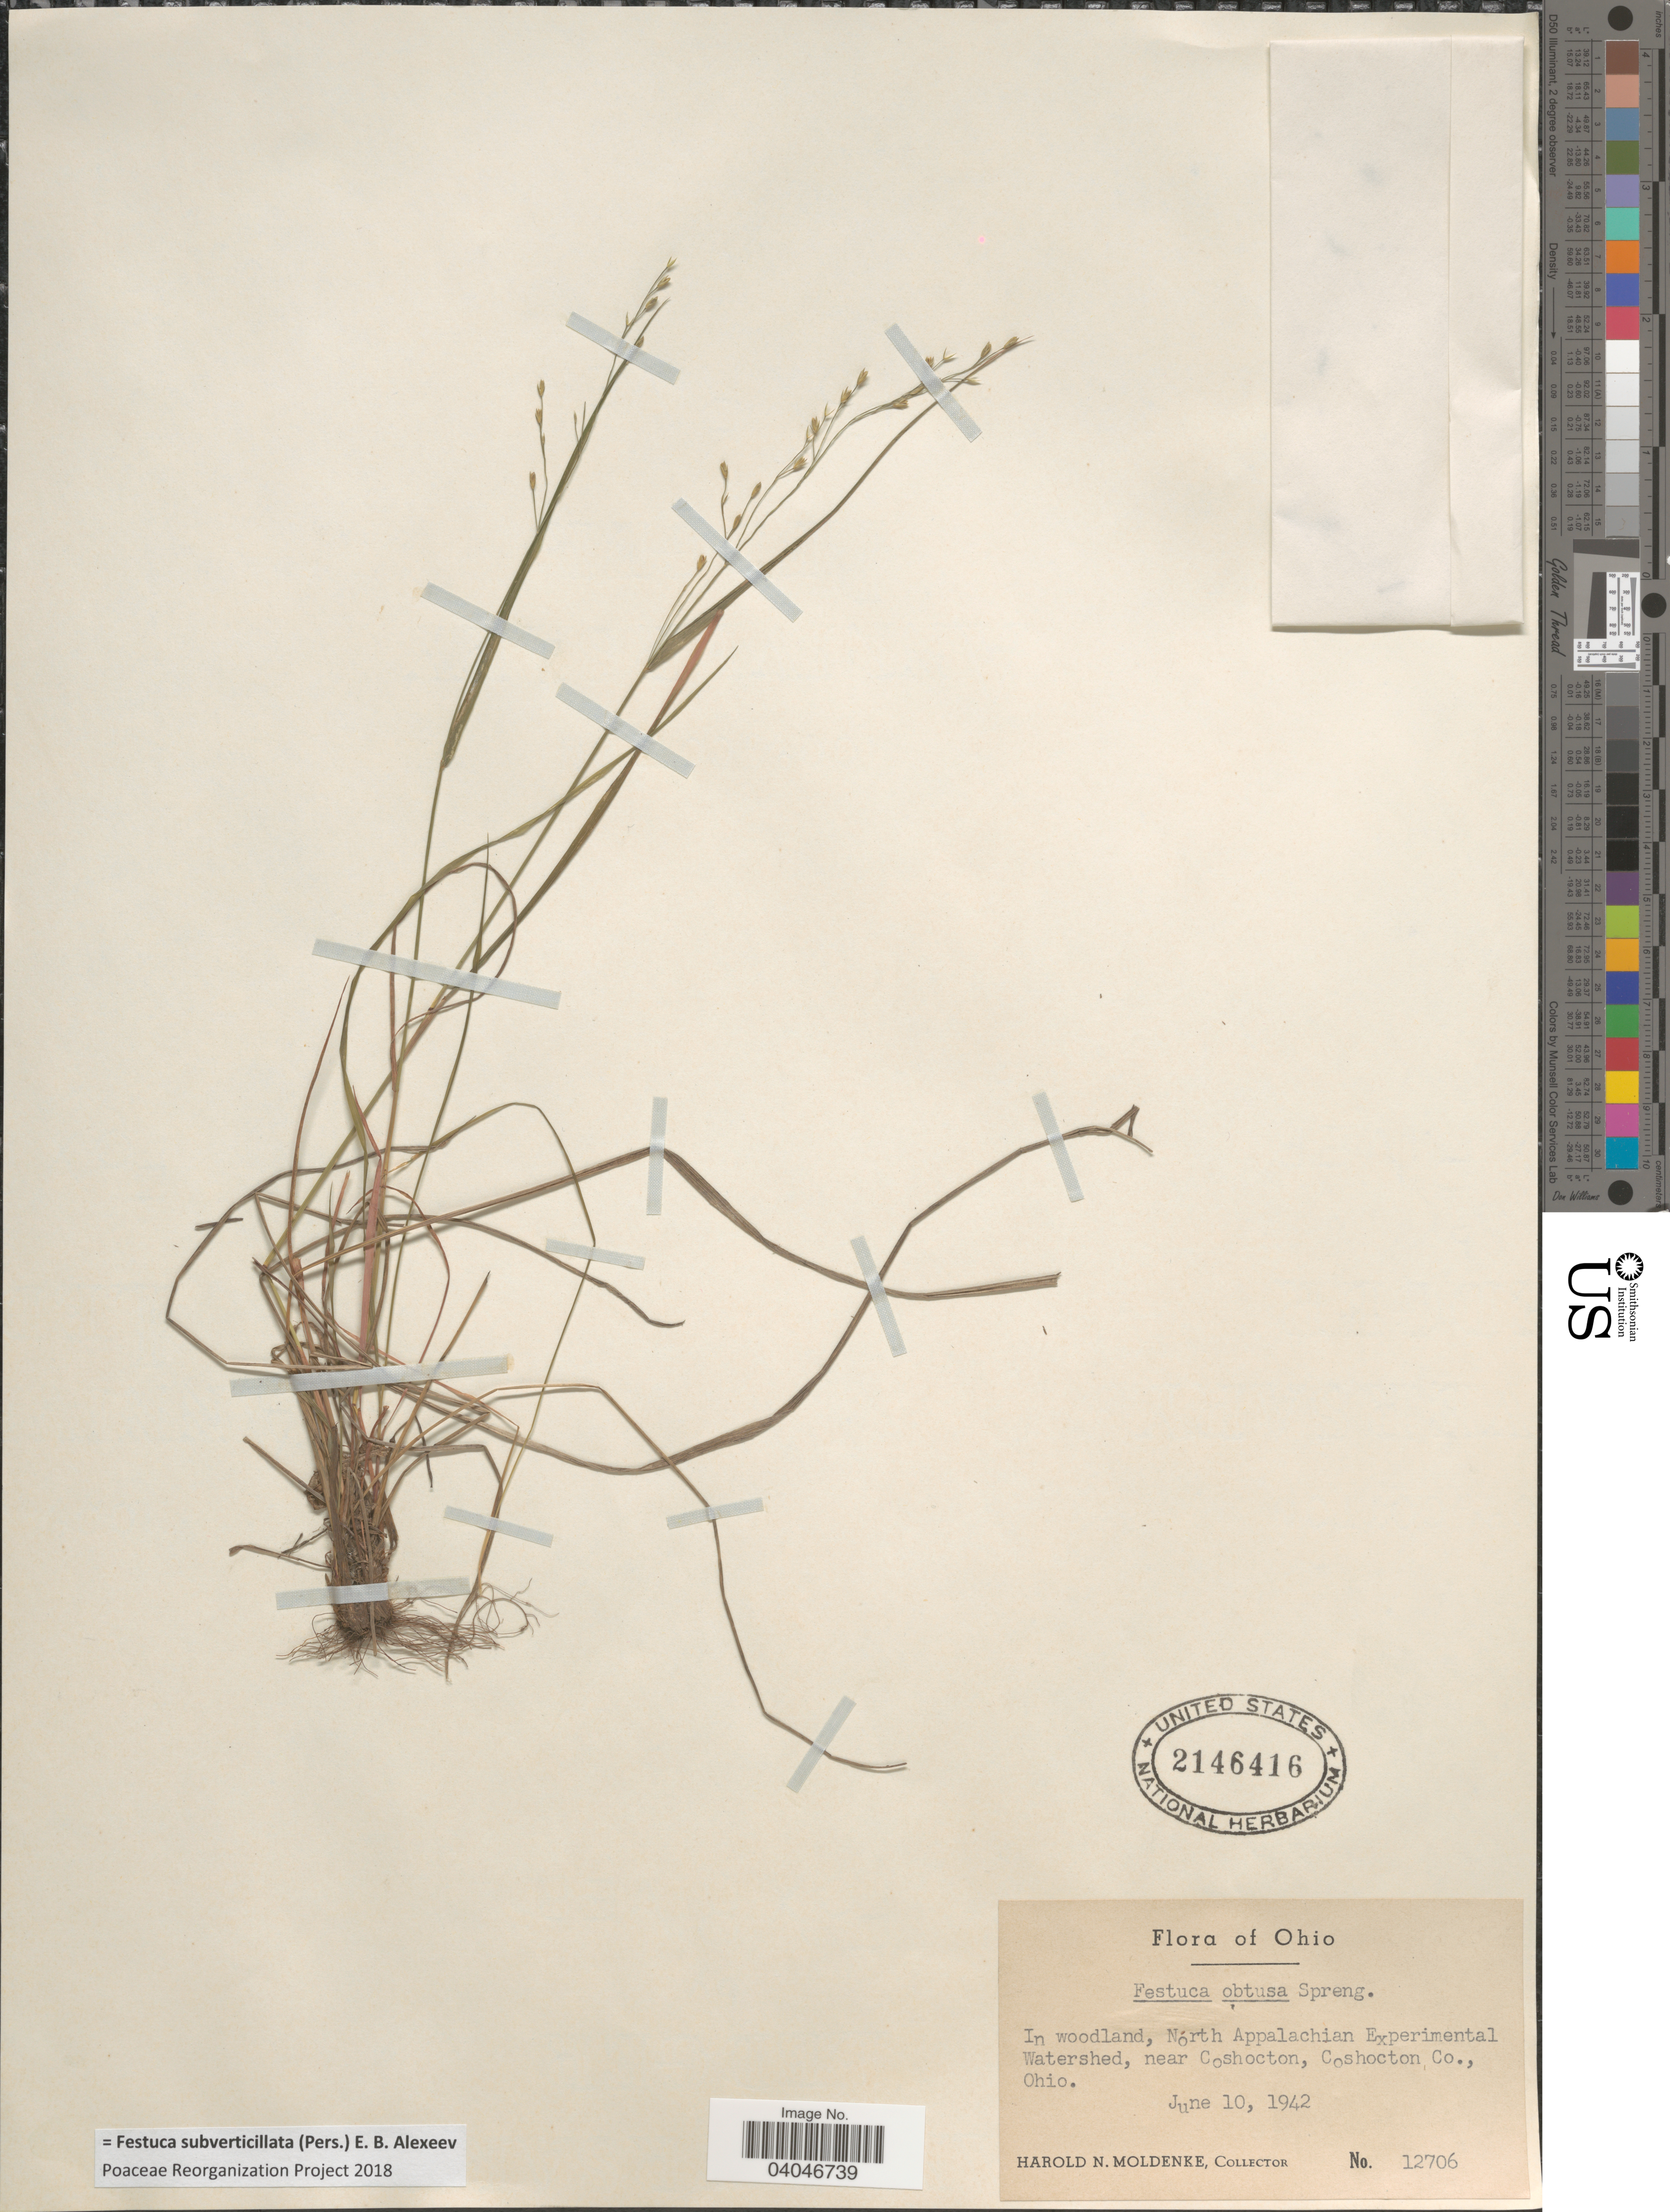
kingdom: Plantae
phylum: Tracheophyta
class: Liliopsida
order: Poales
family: Poaceae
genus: Festuca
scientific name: Festuca subverticillata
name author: (Pers.) E.B. Alexeev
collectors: H. N. Moldenke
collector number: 12706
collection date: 1942-06-10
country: United States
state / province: Ohio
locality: In woodland, Nórth Appalachian Experimental Watershed, near Coshocton, Coshocton Co.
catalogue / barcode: US 2146416